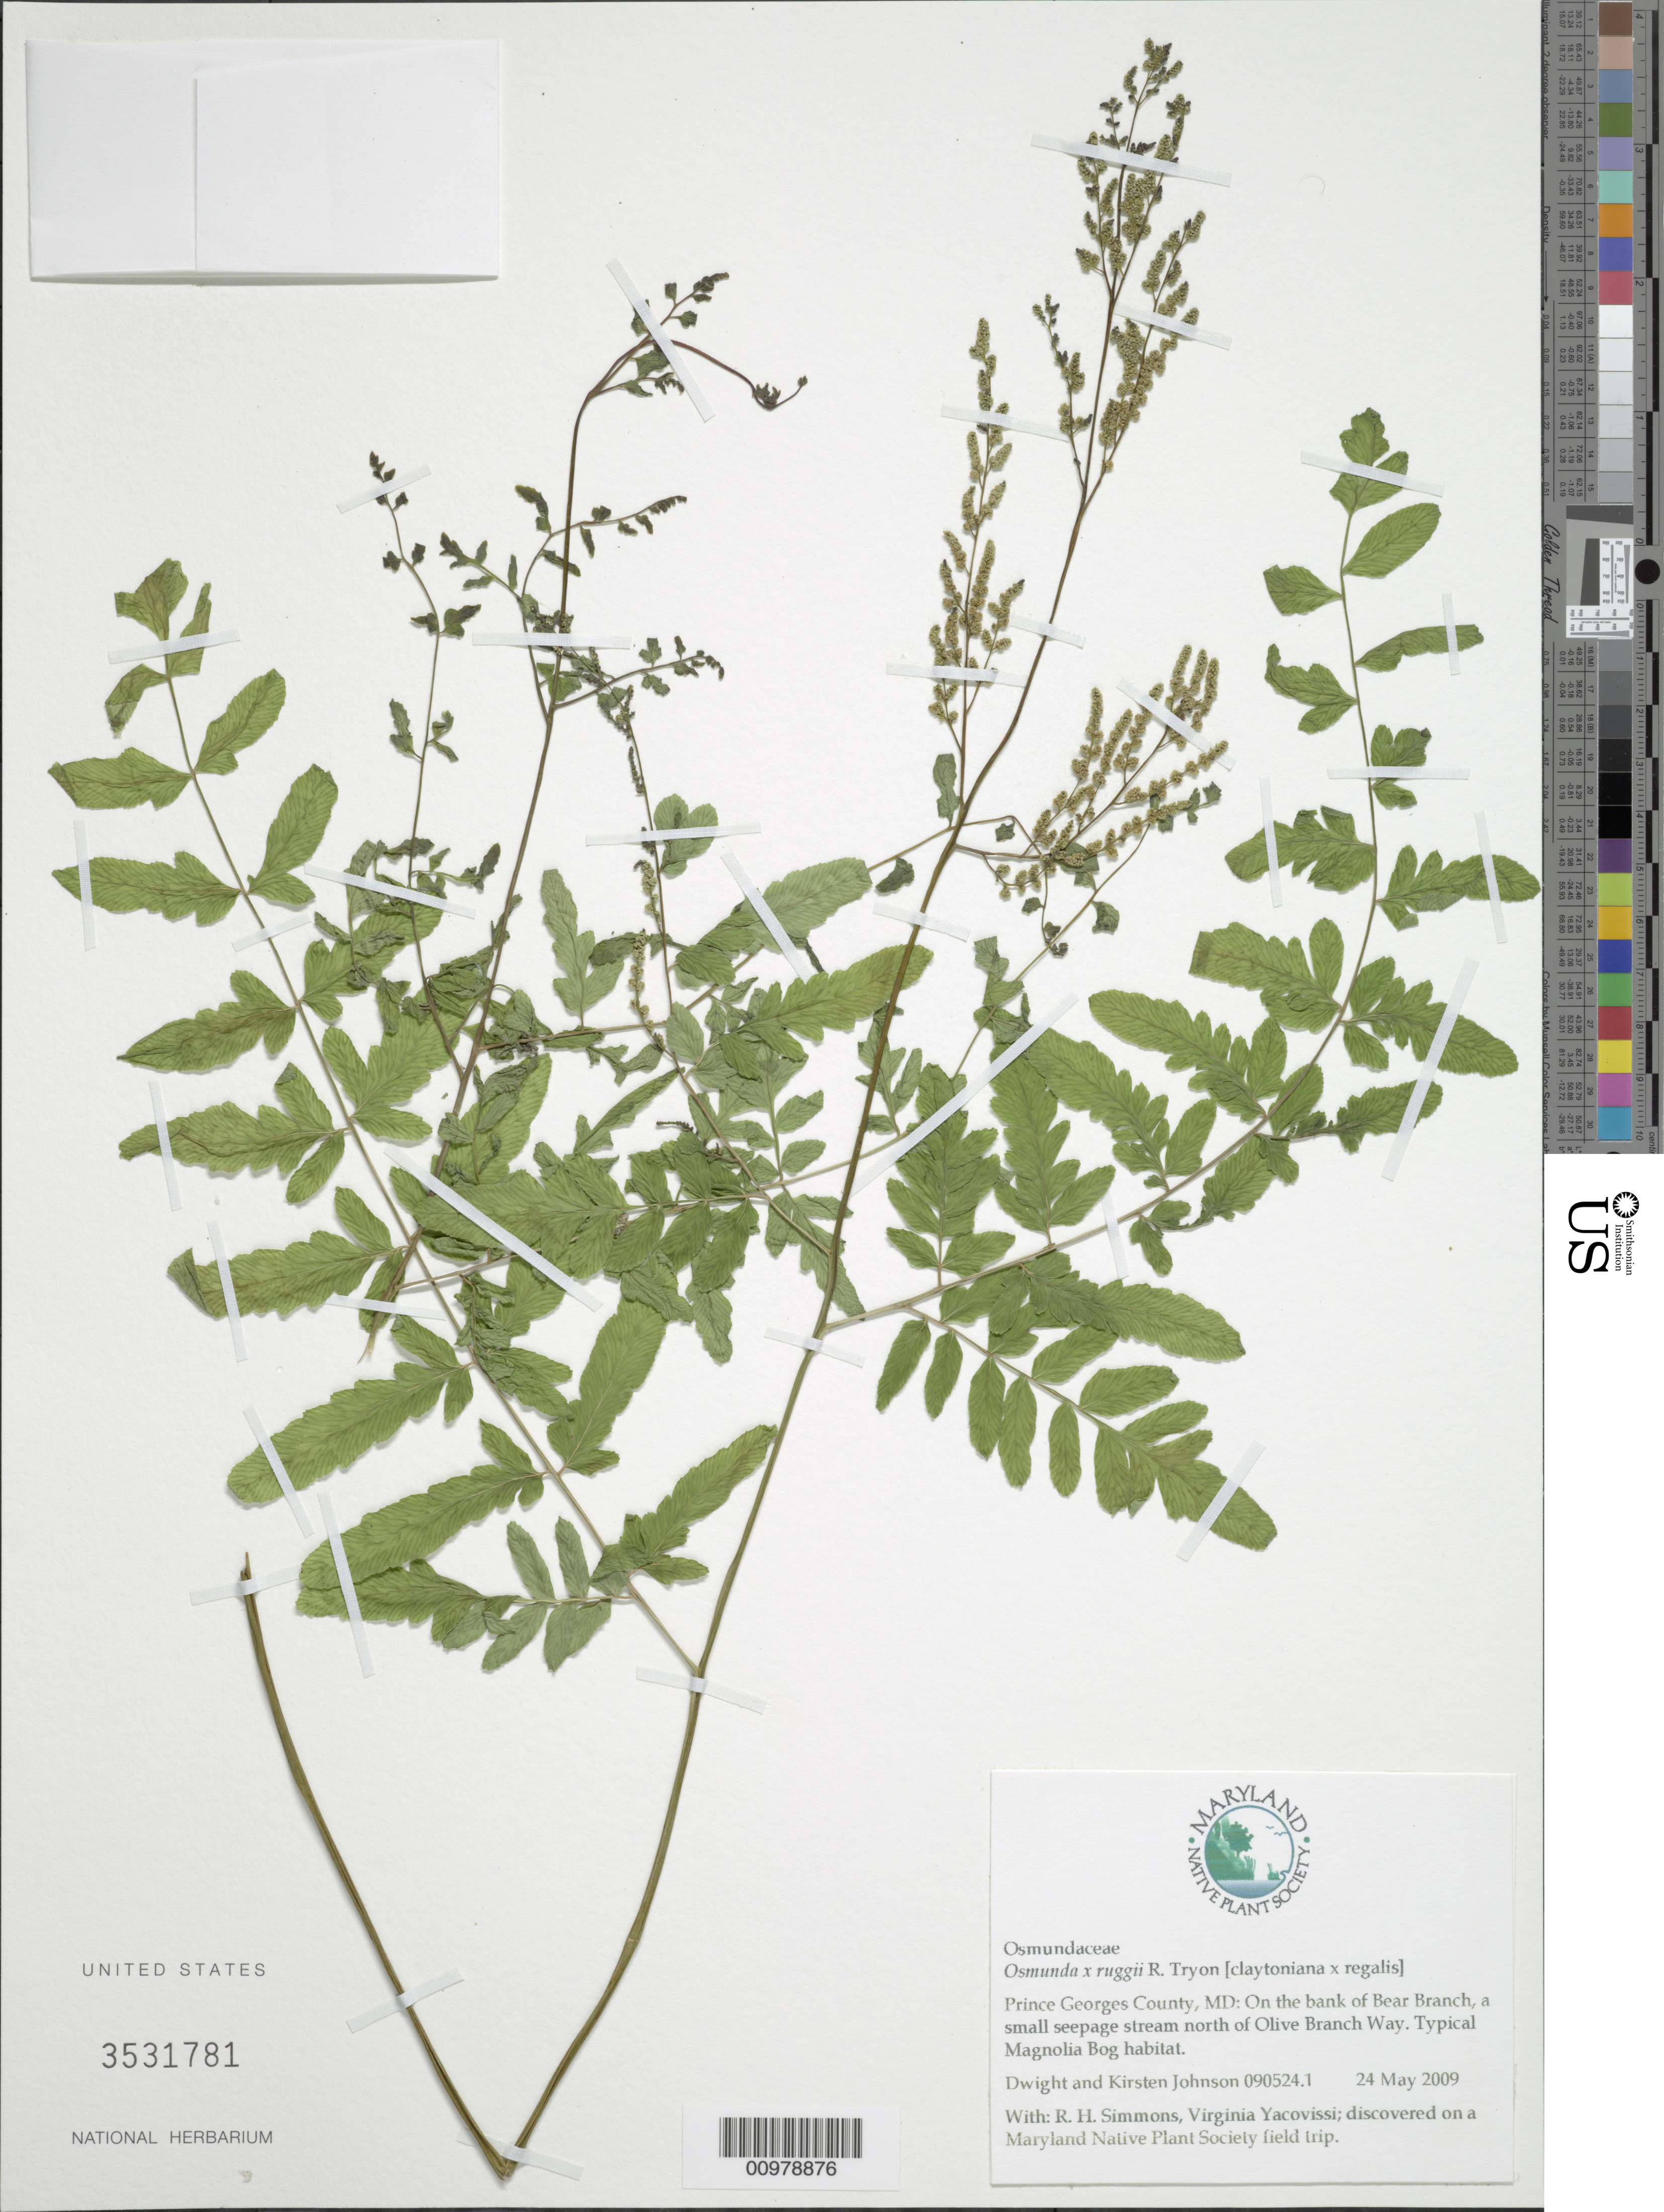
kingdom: Plantae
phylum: Tracheophyta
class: Polypodiopsida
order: Osmundales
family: Osmundaceae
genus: Osmunda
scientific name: Osmunda x ruggii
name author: R.M. Tryon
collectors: D. Johnson, K. Johnson, R. H. Simmons & V. Yacovissi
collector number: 090524.1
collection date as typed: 24 May 2009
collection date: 2009-05-24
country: United States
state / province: Maryland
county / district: Prince George's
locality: On the bank of Bear Branch, north of Olive Branch Way.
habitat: a small seepage stream; typical Magnolia Bog habitat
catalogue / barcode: US 3531781